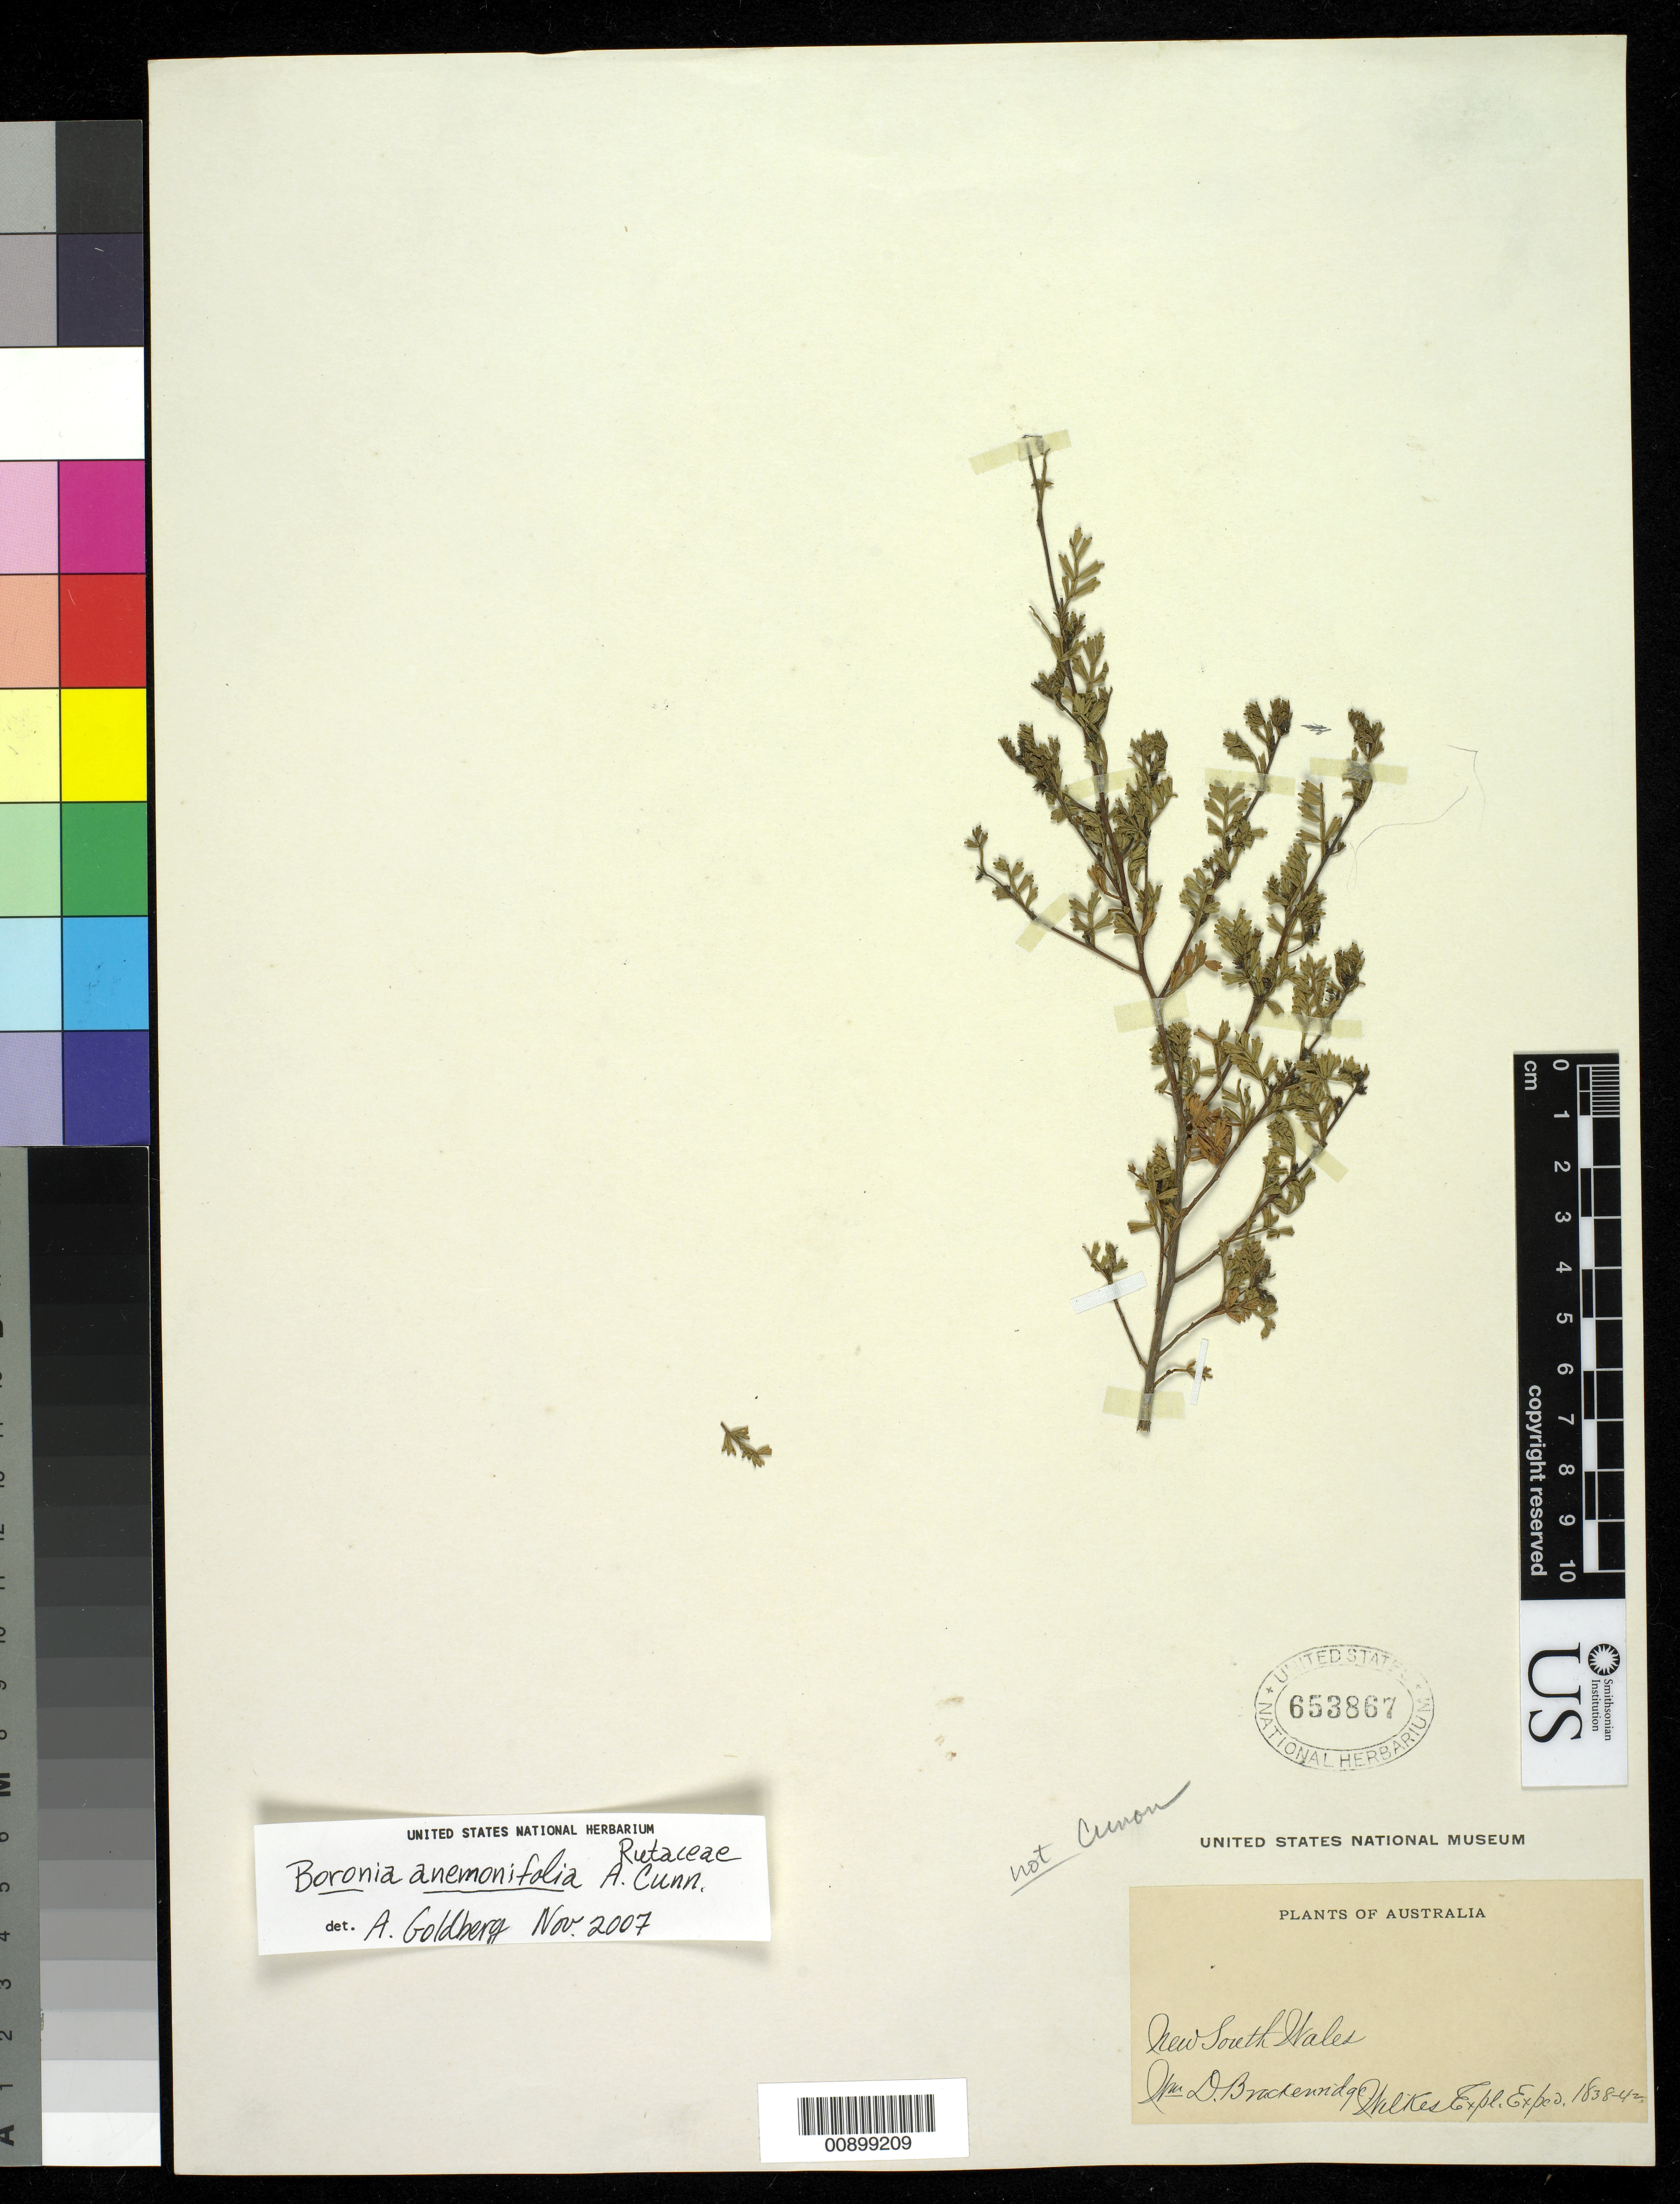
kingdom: Plantae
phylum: Tracheophyta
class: Magnoliopsida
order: Sapindales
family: Sapindaceae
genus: Dodonaea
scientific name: Dodonaea boroniifolia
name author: G. Don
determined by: Strong, Mark T., (BOT), Smithsonian Institution - National Museum of Natural History (UNITED STATES)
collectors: Wilkes Explor. Exped.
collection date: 1838/1842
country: Australia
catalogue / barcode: US 653867